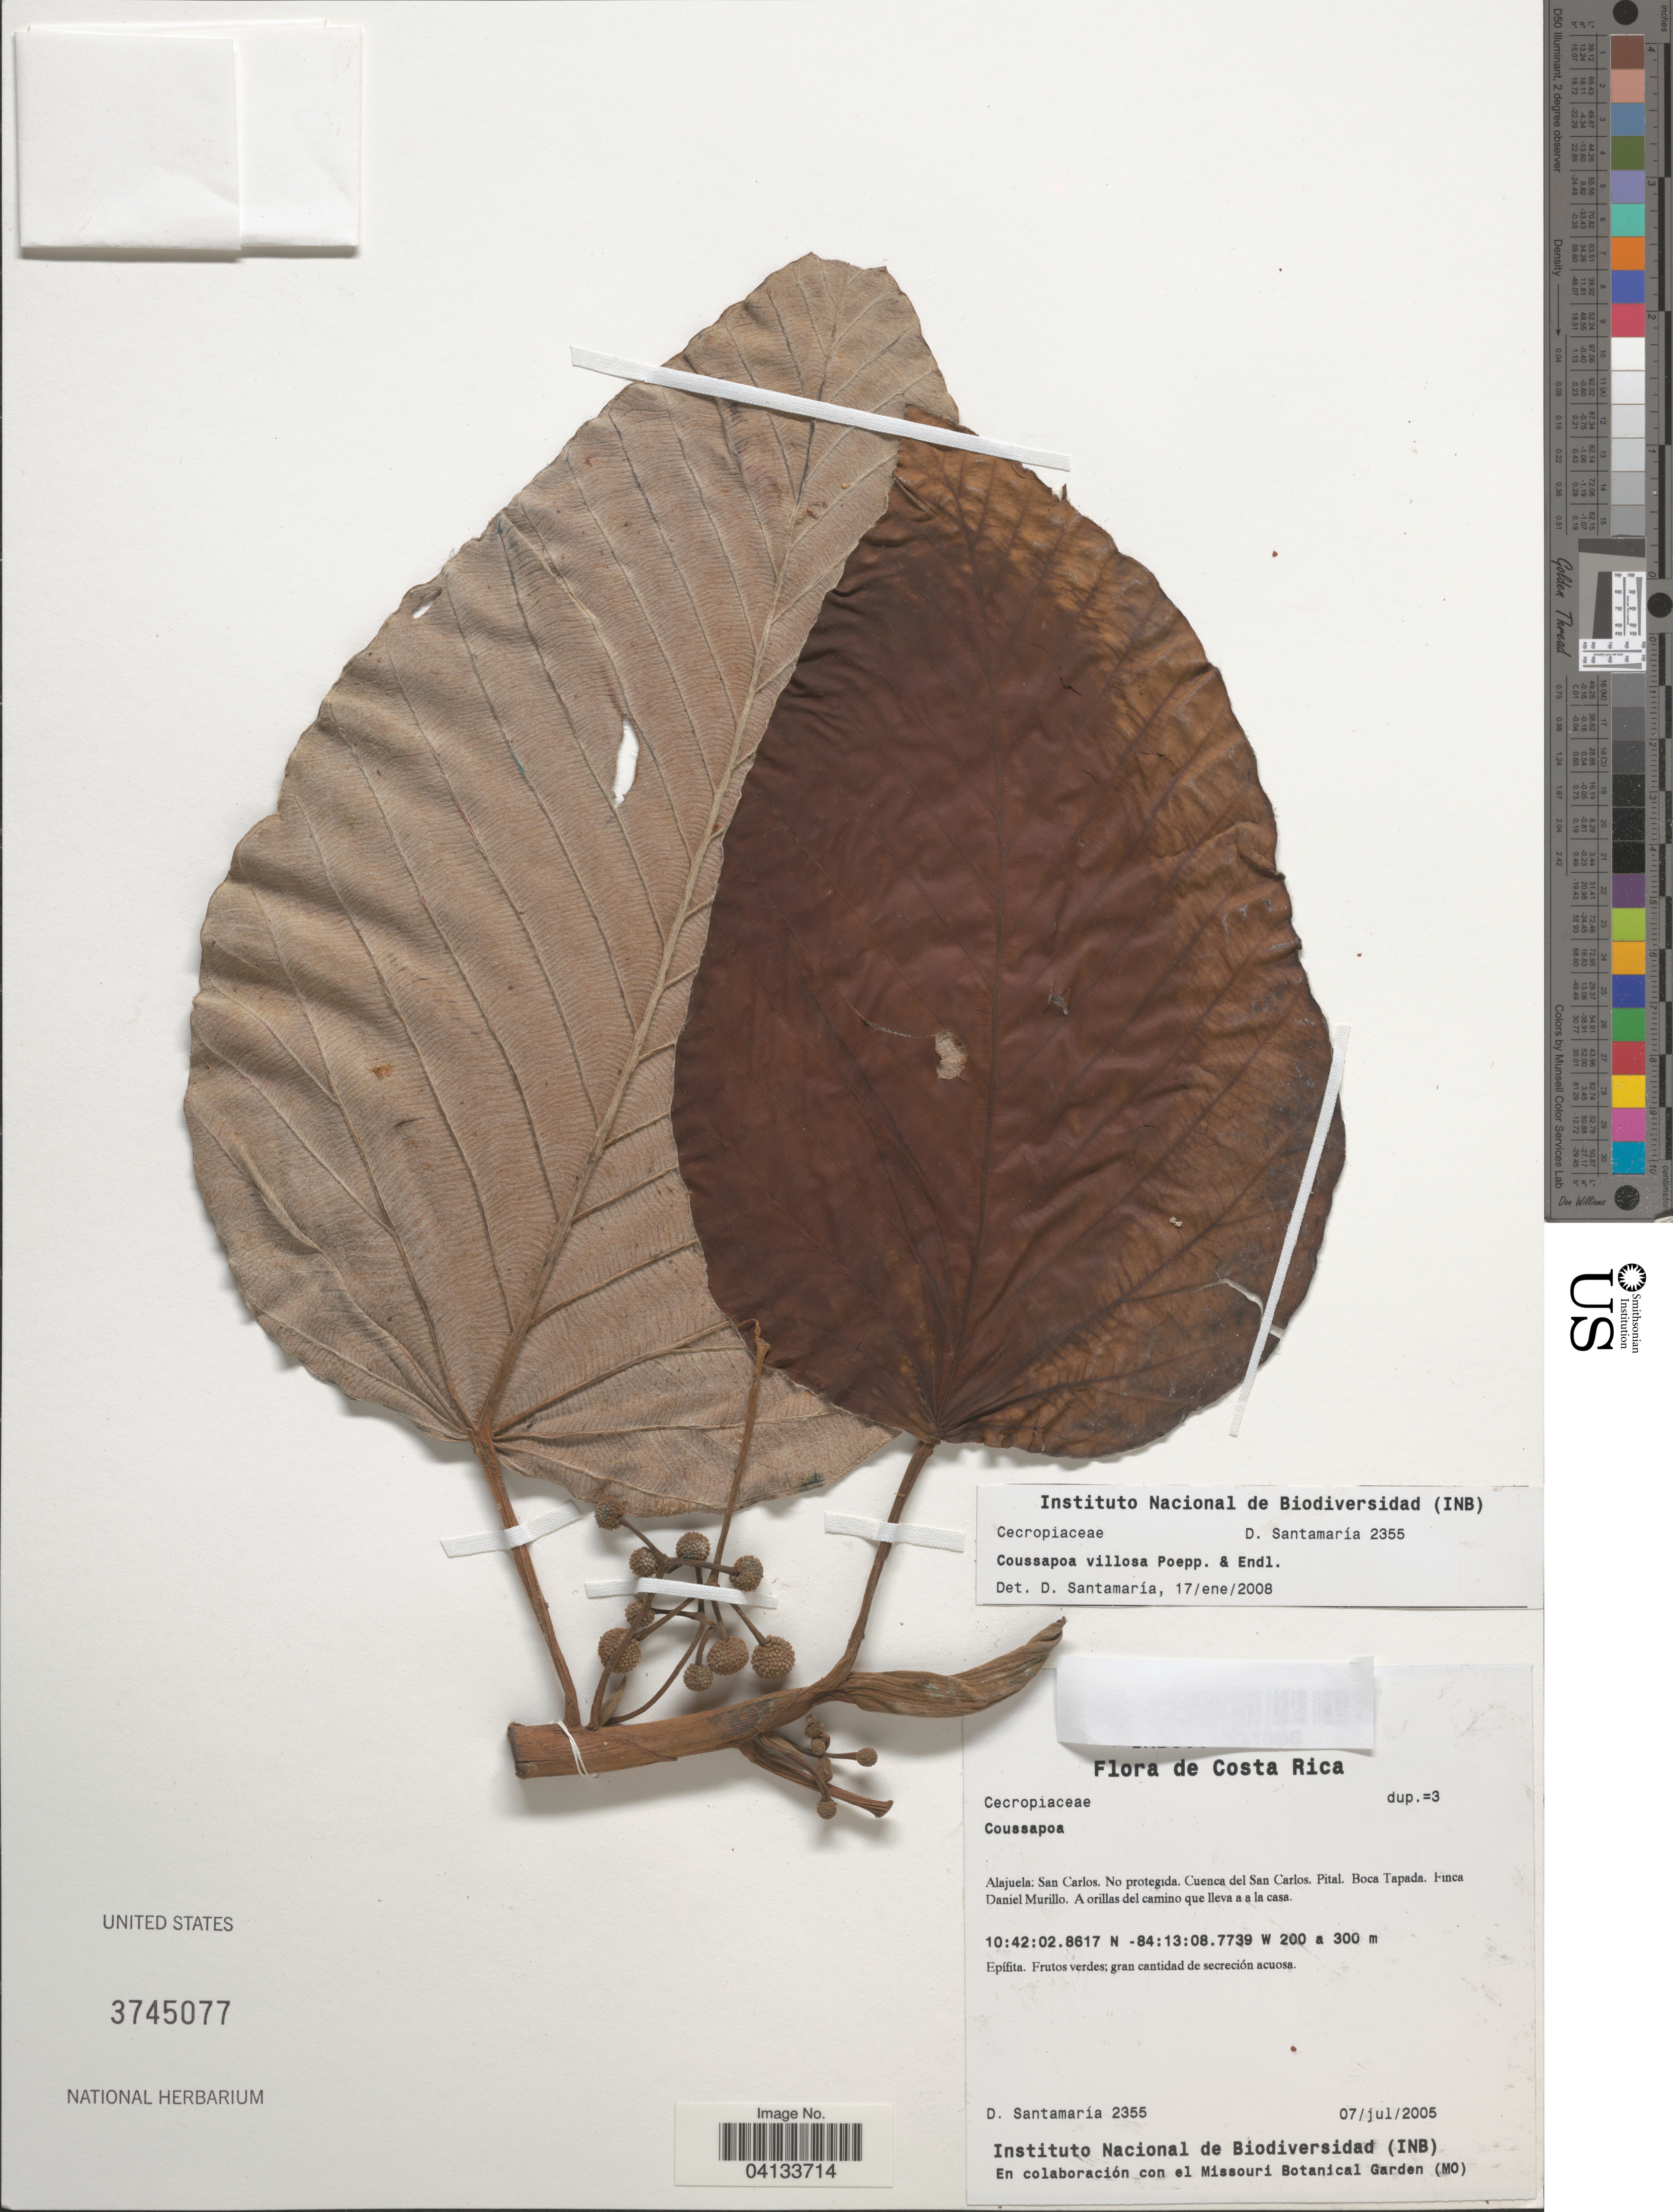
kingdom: Plantae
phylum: Tracheophyta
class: Magnoliopsida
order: Rosales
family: Urticaceae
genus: Coussapoa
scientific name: Coussapoa villosa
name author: Poepp. & Endl.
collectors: D. Santamaria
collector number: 2355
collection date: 2005-07-07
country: Costa Rica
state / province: Alajuela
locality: San Carlos. No protegida. Cuenca del San Carlos. Pital. Boca Tapada. Finca Daniel Murillo.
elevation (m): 200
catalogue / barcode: US 3745077